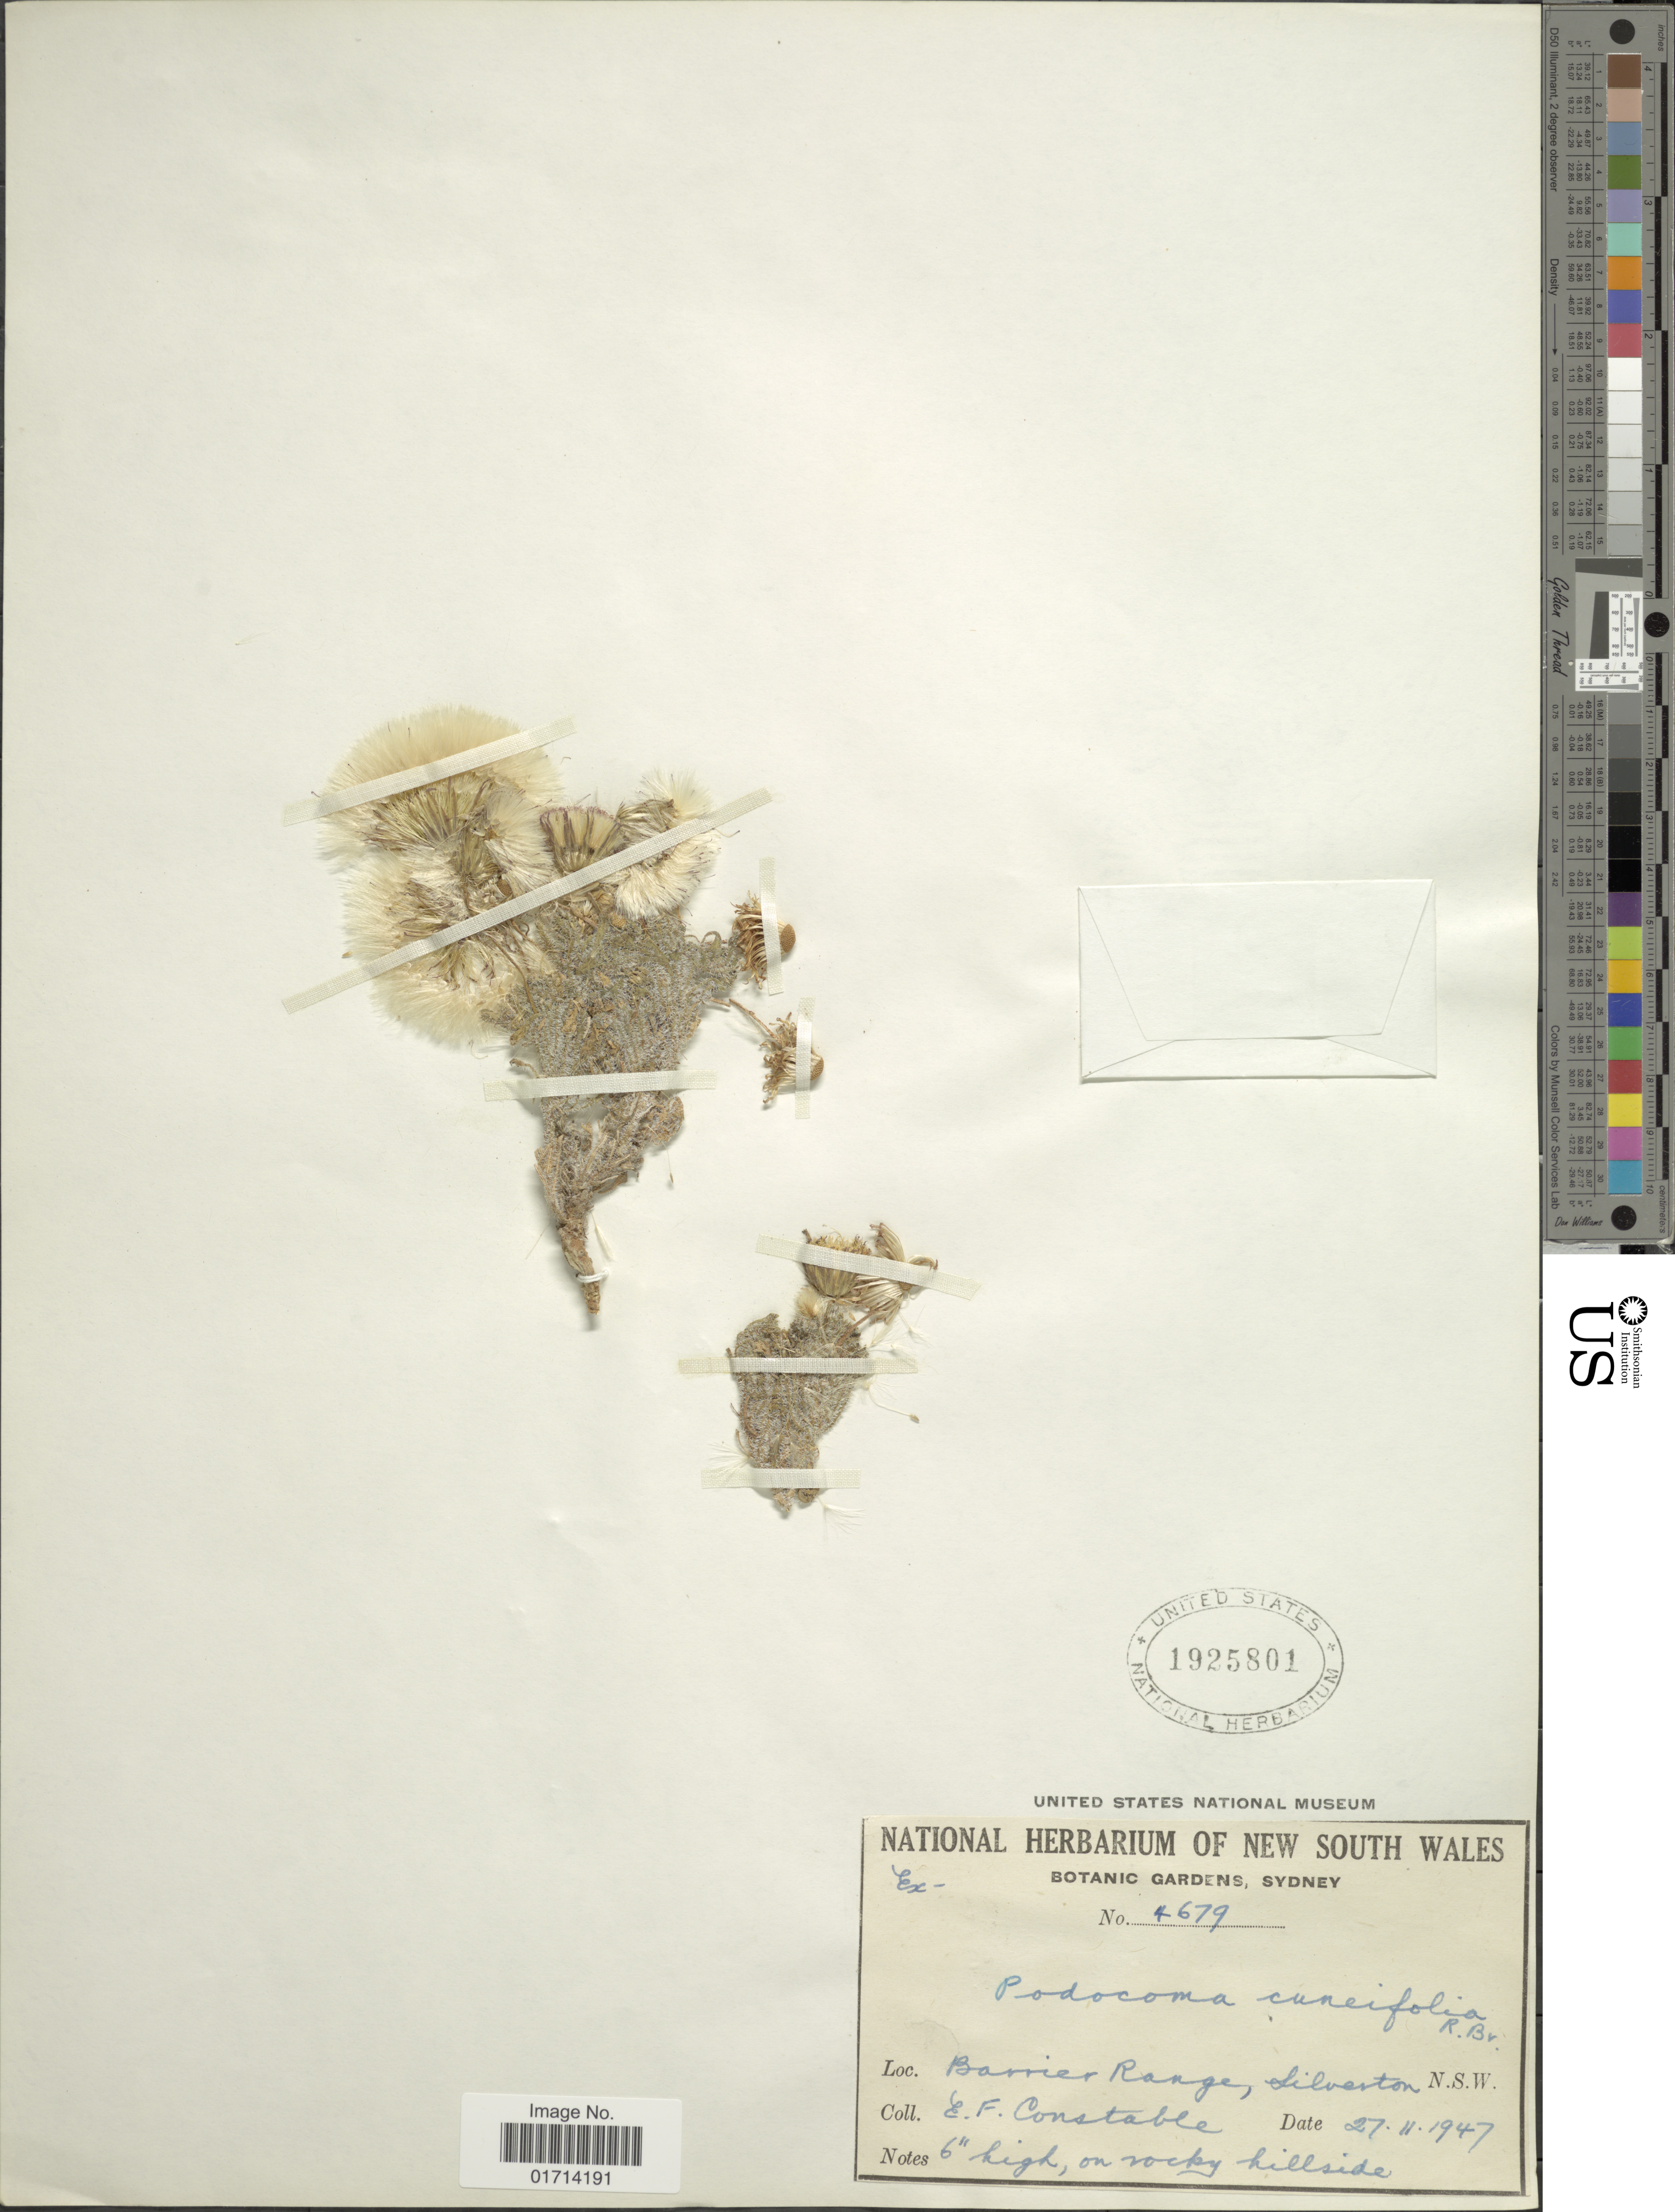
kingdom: Plantae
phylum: Tracheophyta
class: Magnoliopsida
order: Asterales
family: Asteraceae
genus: Podocoma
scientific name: Podocoma cuneifolia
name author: R. Br.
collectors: E. F. Constable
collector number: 4679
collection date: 1947-02-27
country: Australia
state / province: New South Wales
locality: Barrier Range, Silverton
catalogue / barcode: US 1925801